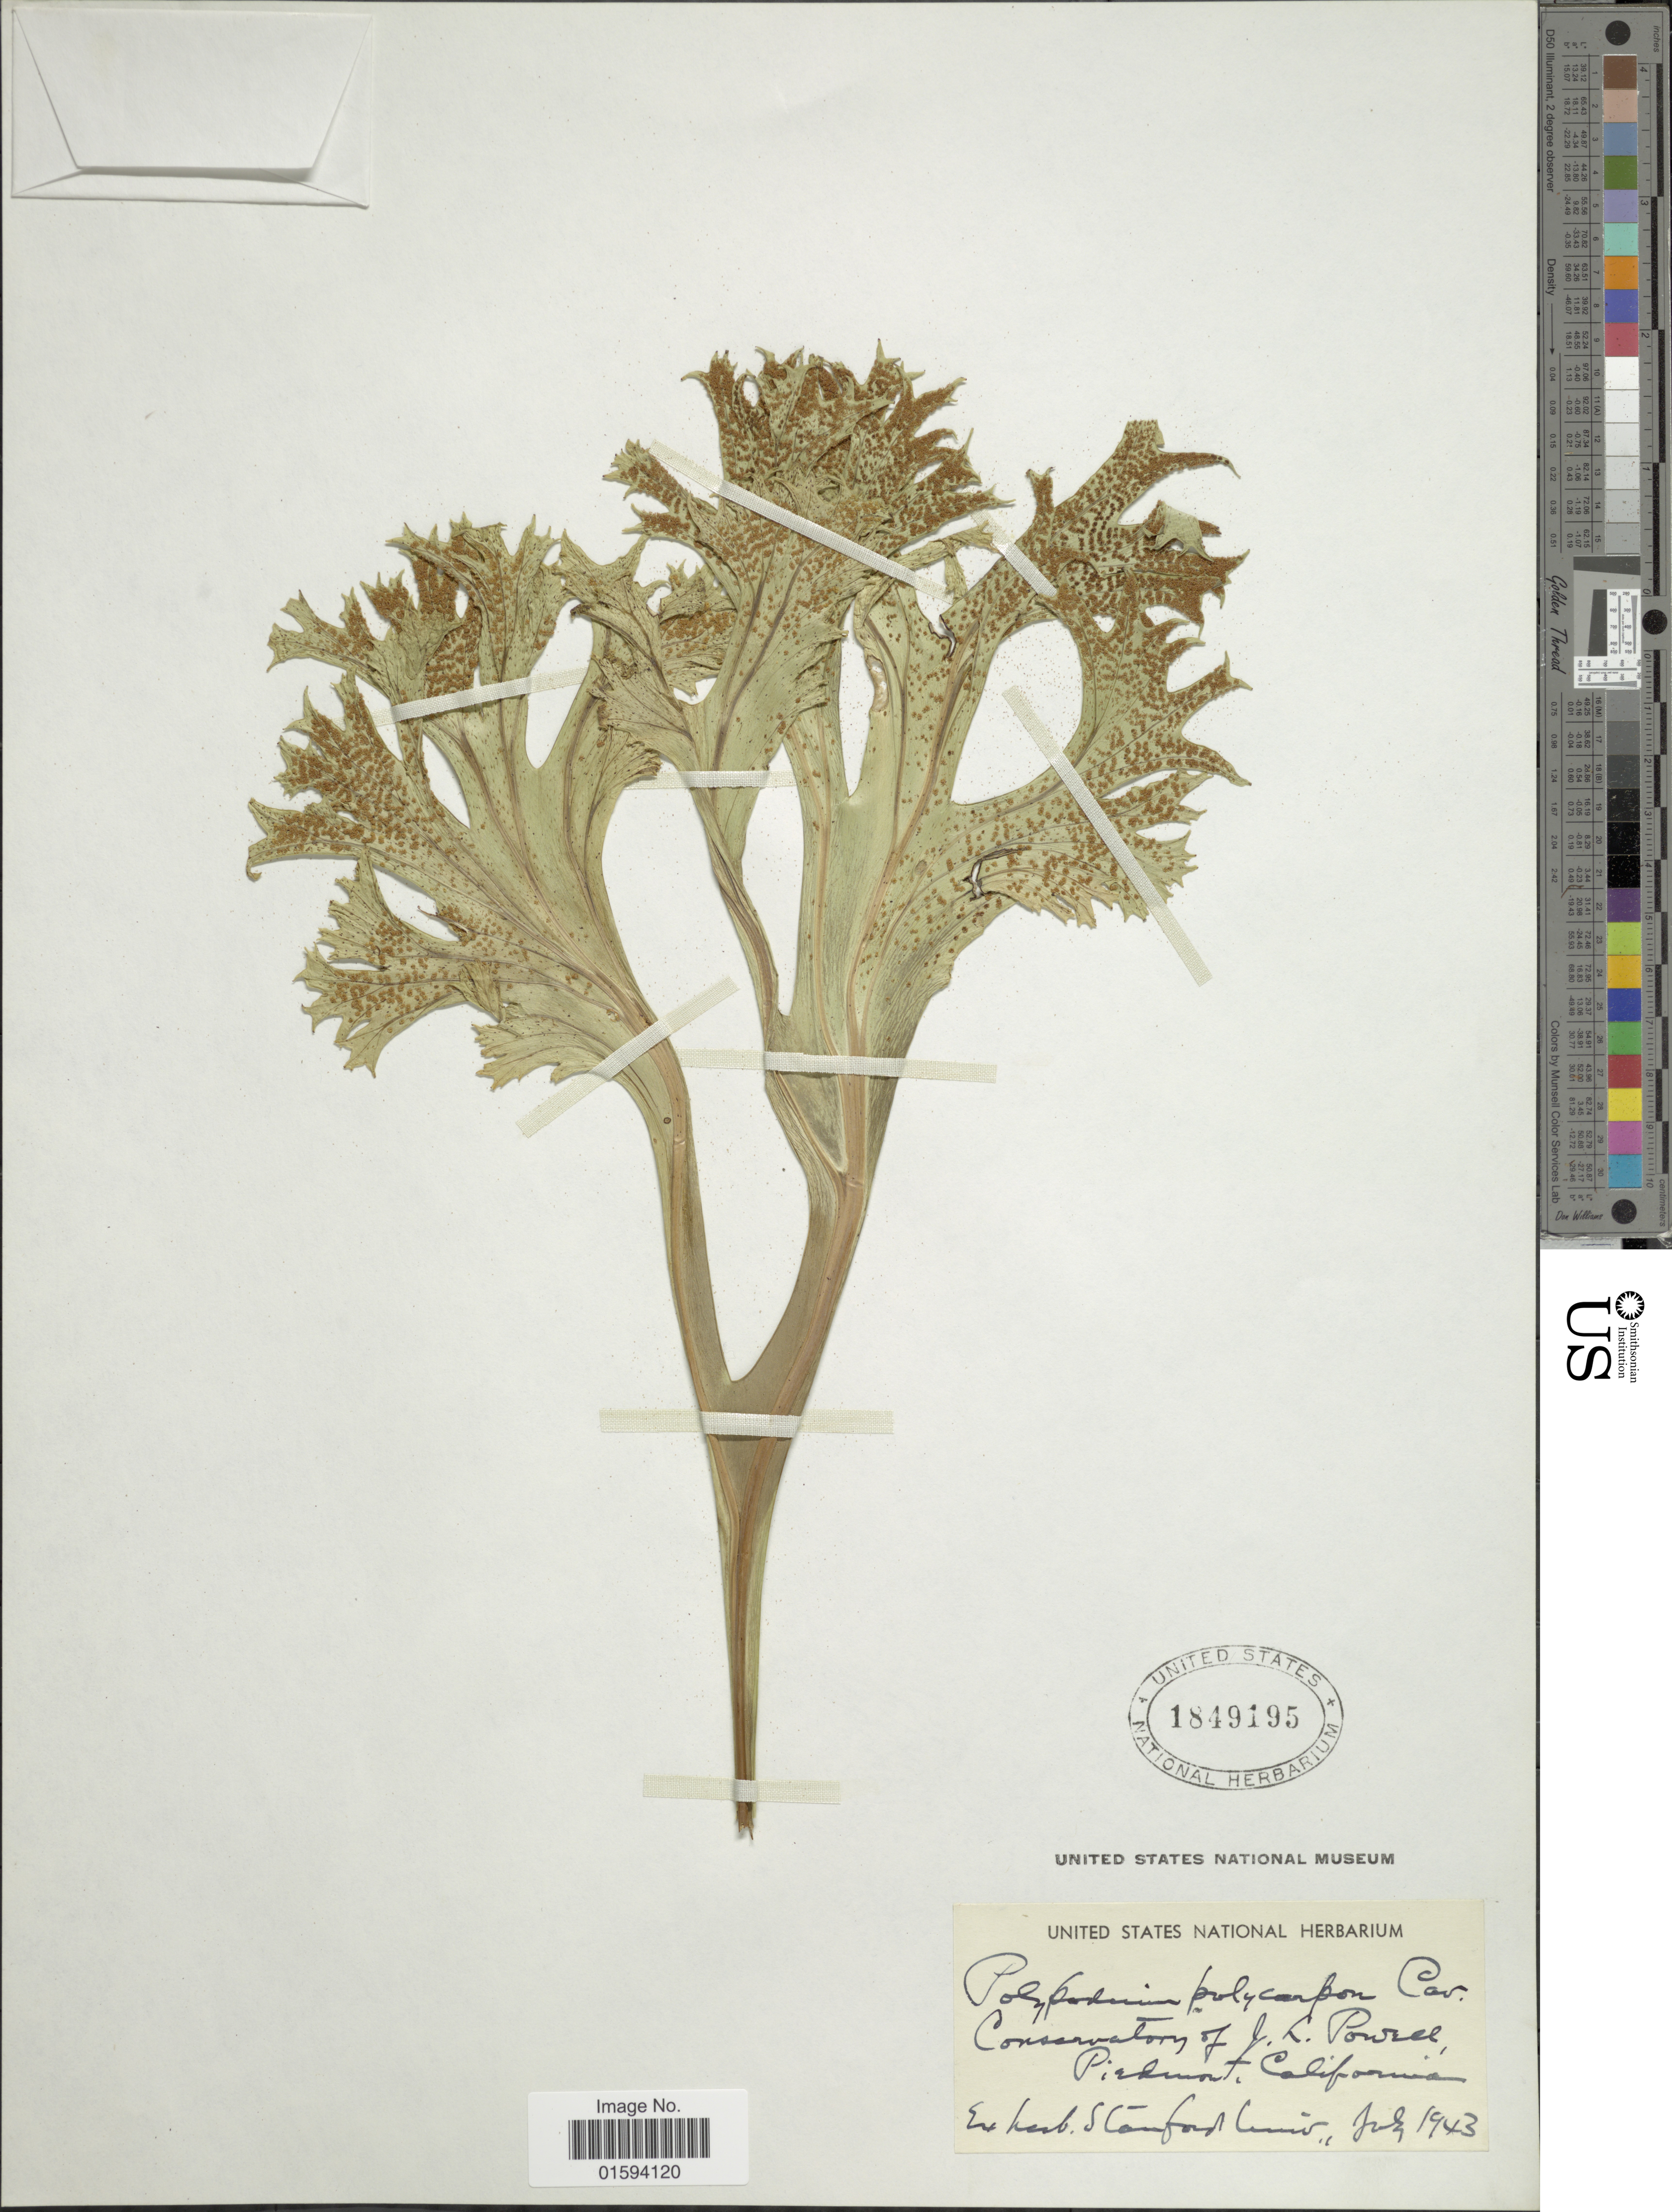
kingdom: Plantae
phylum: Tracheophyta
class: Polypodiopsida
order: Polypodiales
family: Polypodiaceae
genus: Polypodium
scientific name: Polypodium polycarpon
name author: Cav. ex Sw.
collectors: ex herb. Stanford Univ.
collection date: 1943-07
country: United States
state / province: California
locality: Conservatory of J. L. Powell, Pickmont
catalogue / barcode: US 1849195